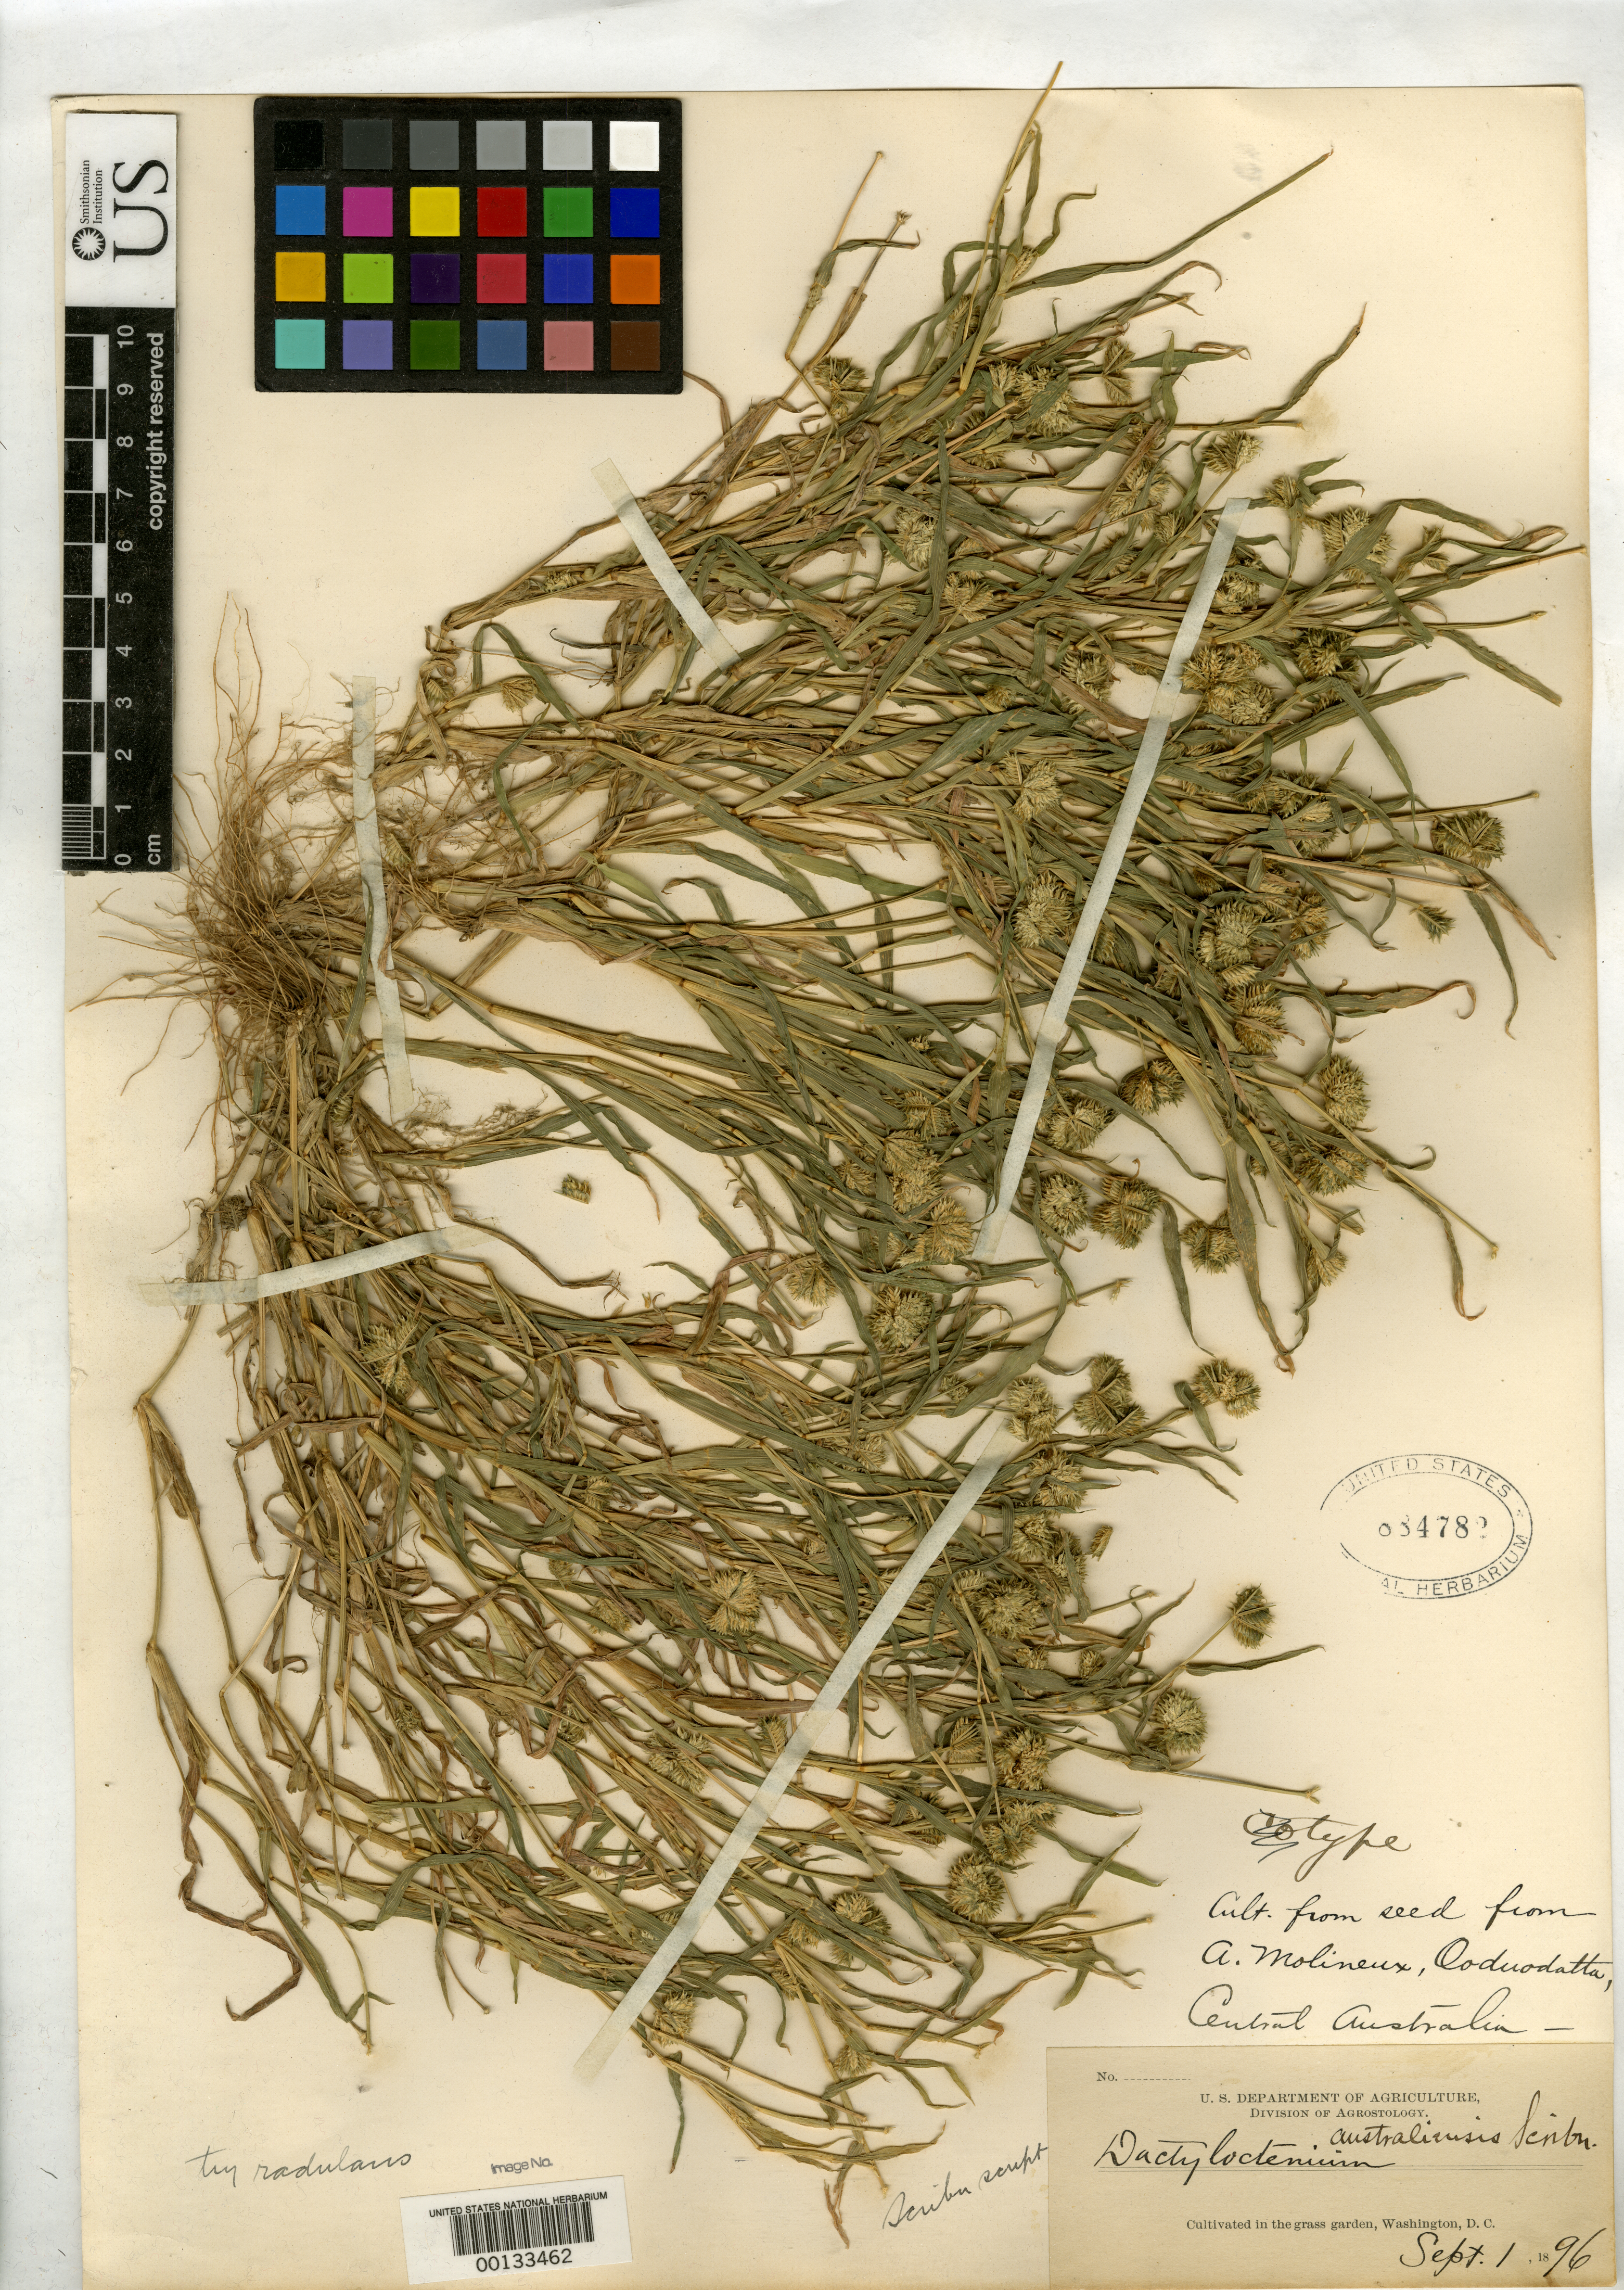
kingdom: Plantae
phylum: Tracheophyta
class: Liliopsida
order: Poales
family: Poaceae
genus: Dactyloctenium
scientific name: Dactyloctenium australiensis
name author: Scribn.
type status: Holotype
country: Australia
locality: Ooduodatta.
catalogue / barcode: US 884782